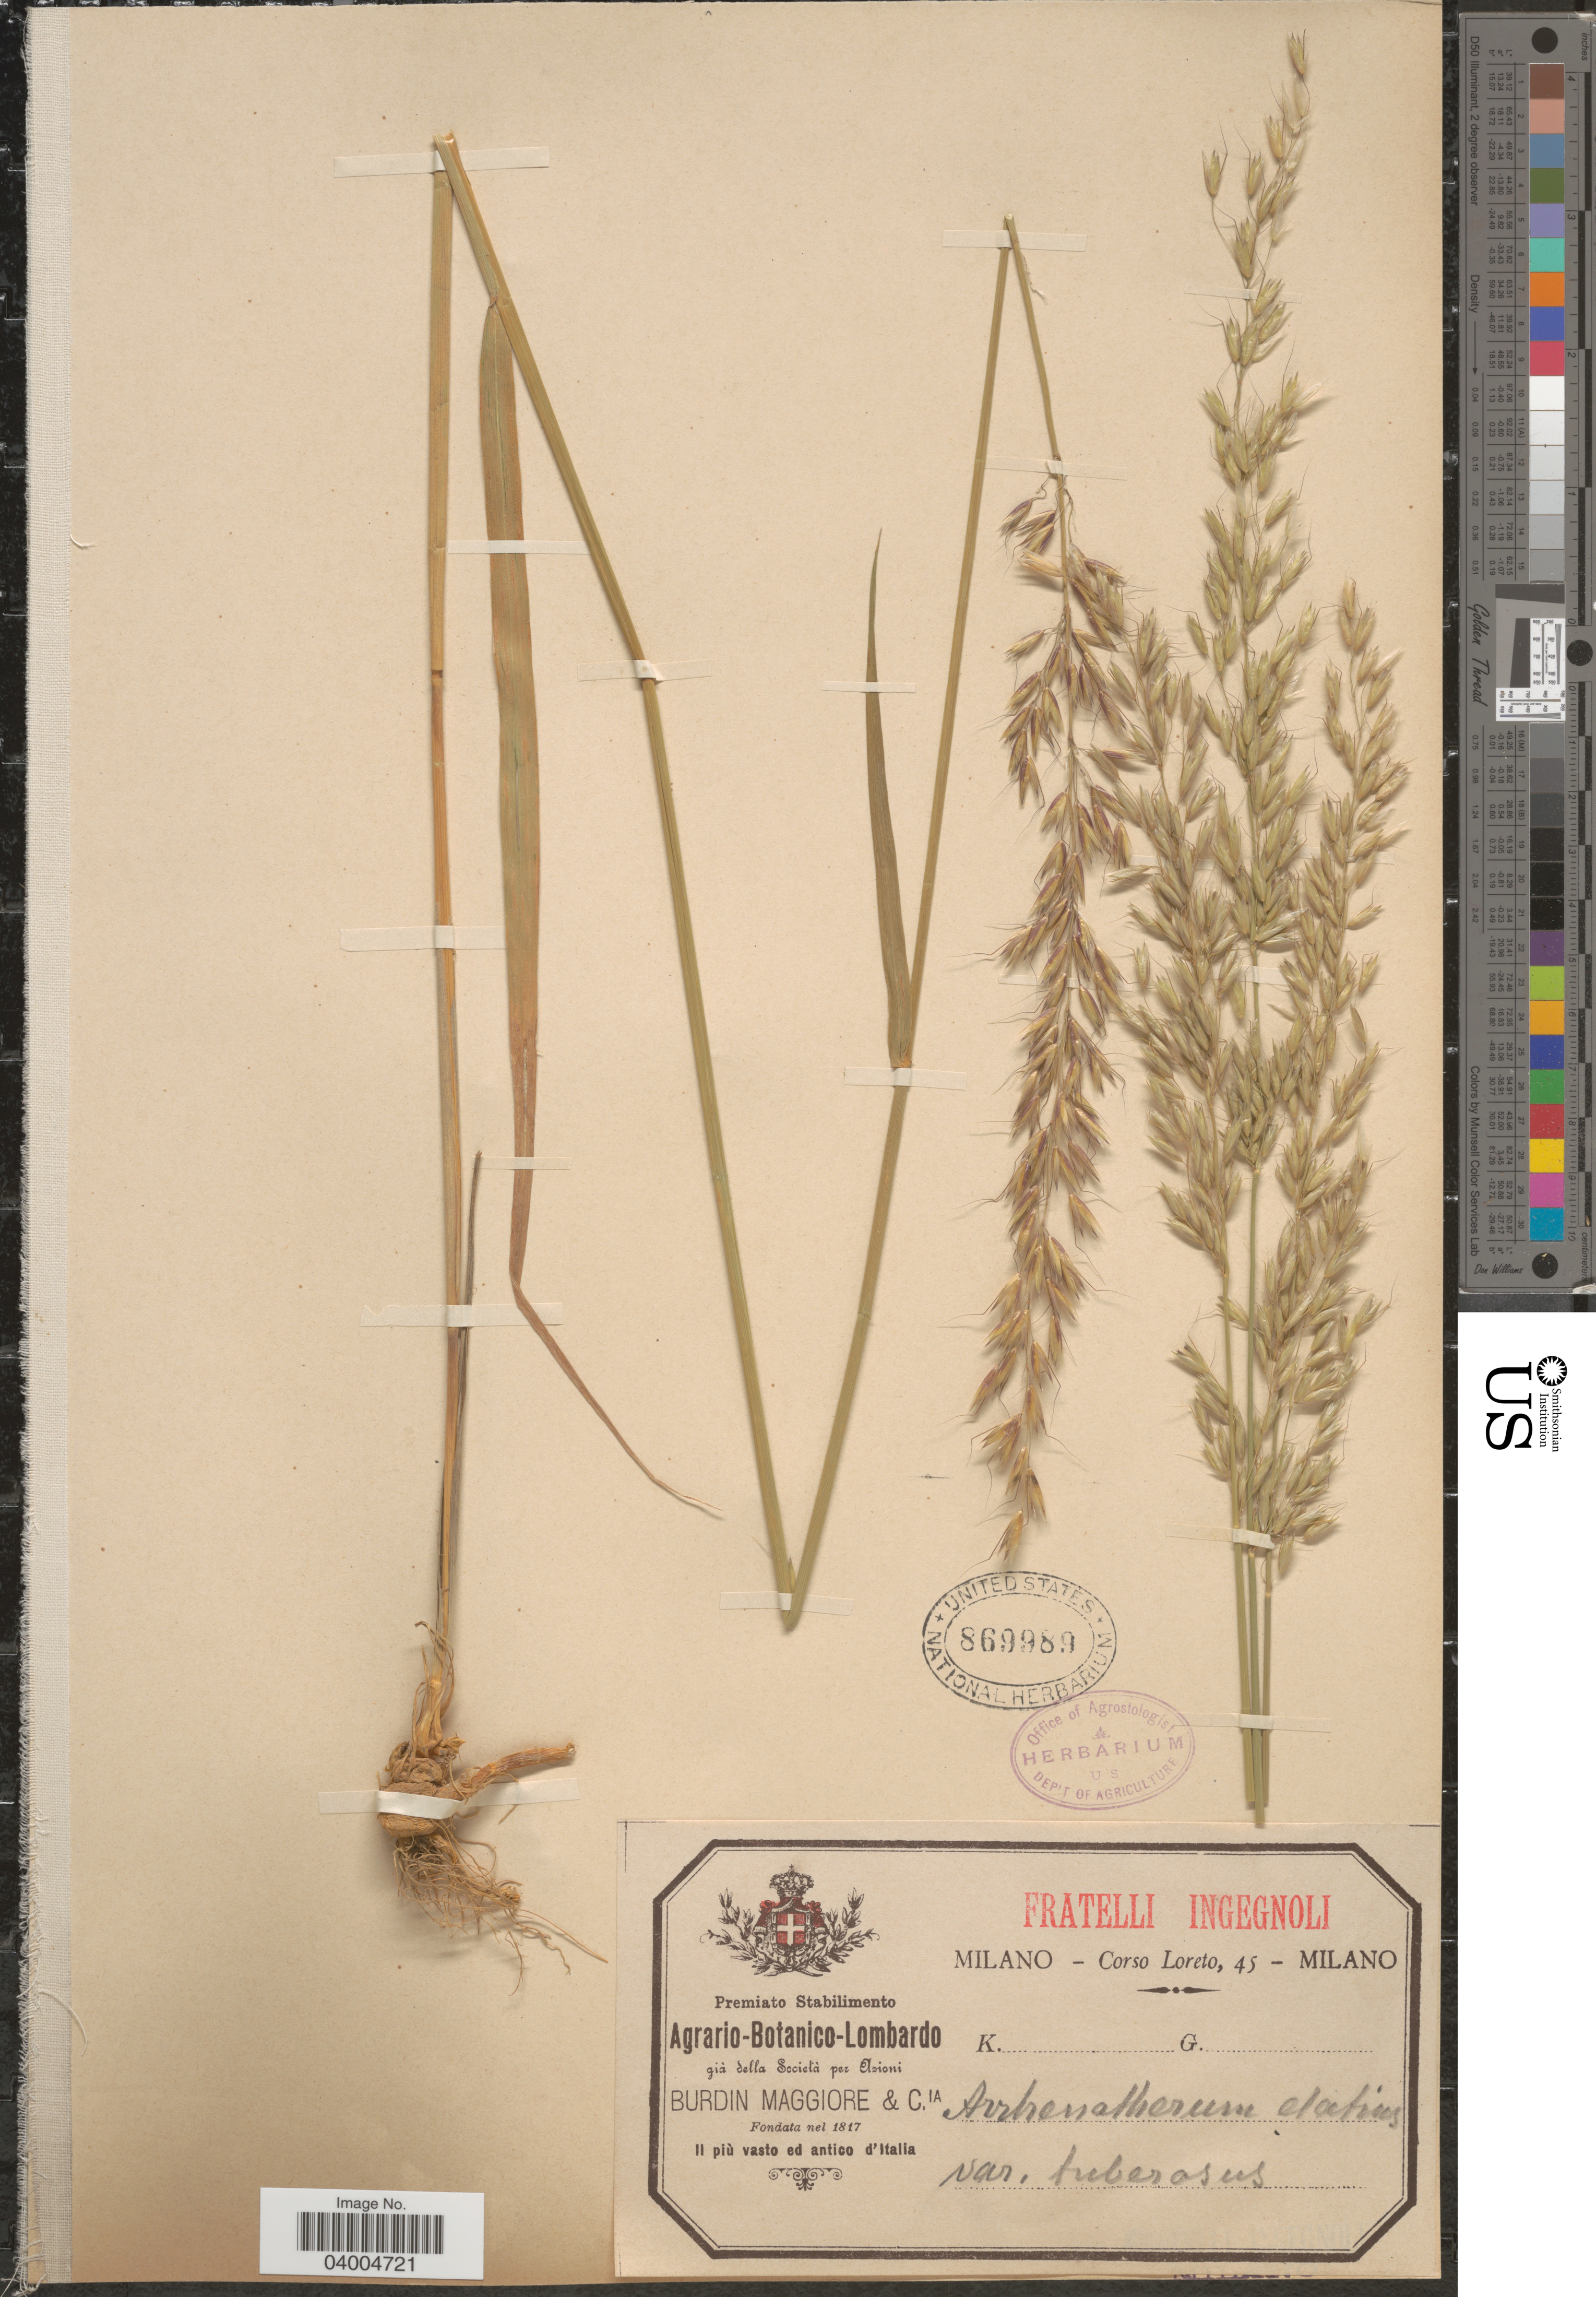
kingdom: Plantae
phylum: Tracheophyta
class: Liliopsida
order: Poales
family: Poaceae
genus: Arrhenatherum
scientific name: Arrhenatherum elatius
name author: (L.) J. Presl & C. Presl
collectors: Loreto, C.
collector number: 45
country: Italy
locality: Il più vasto ed antico d'Italia.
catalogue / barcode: US 869989